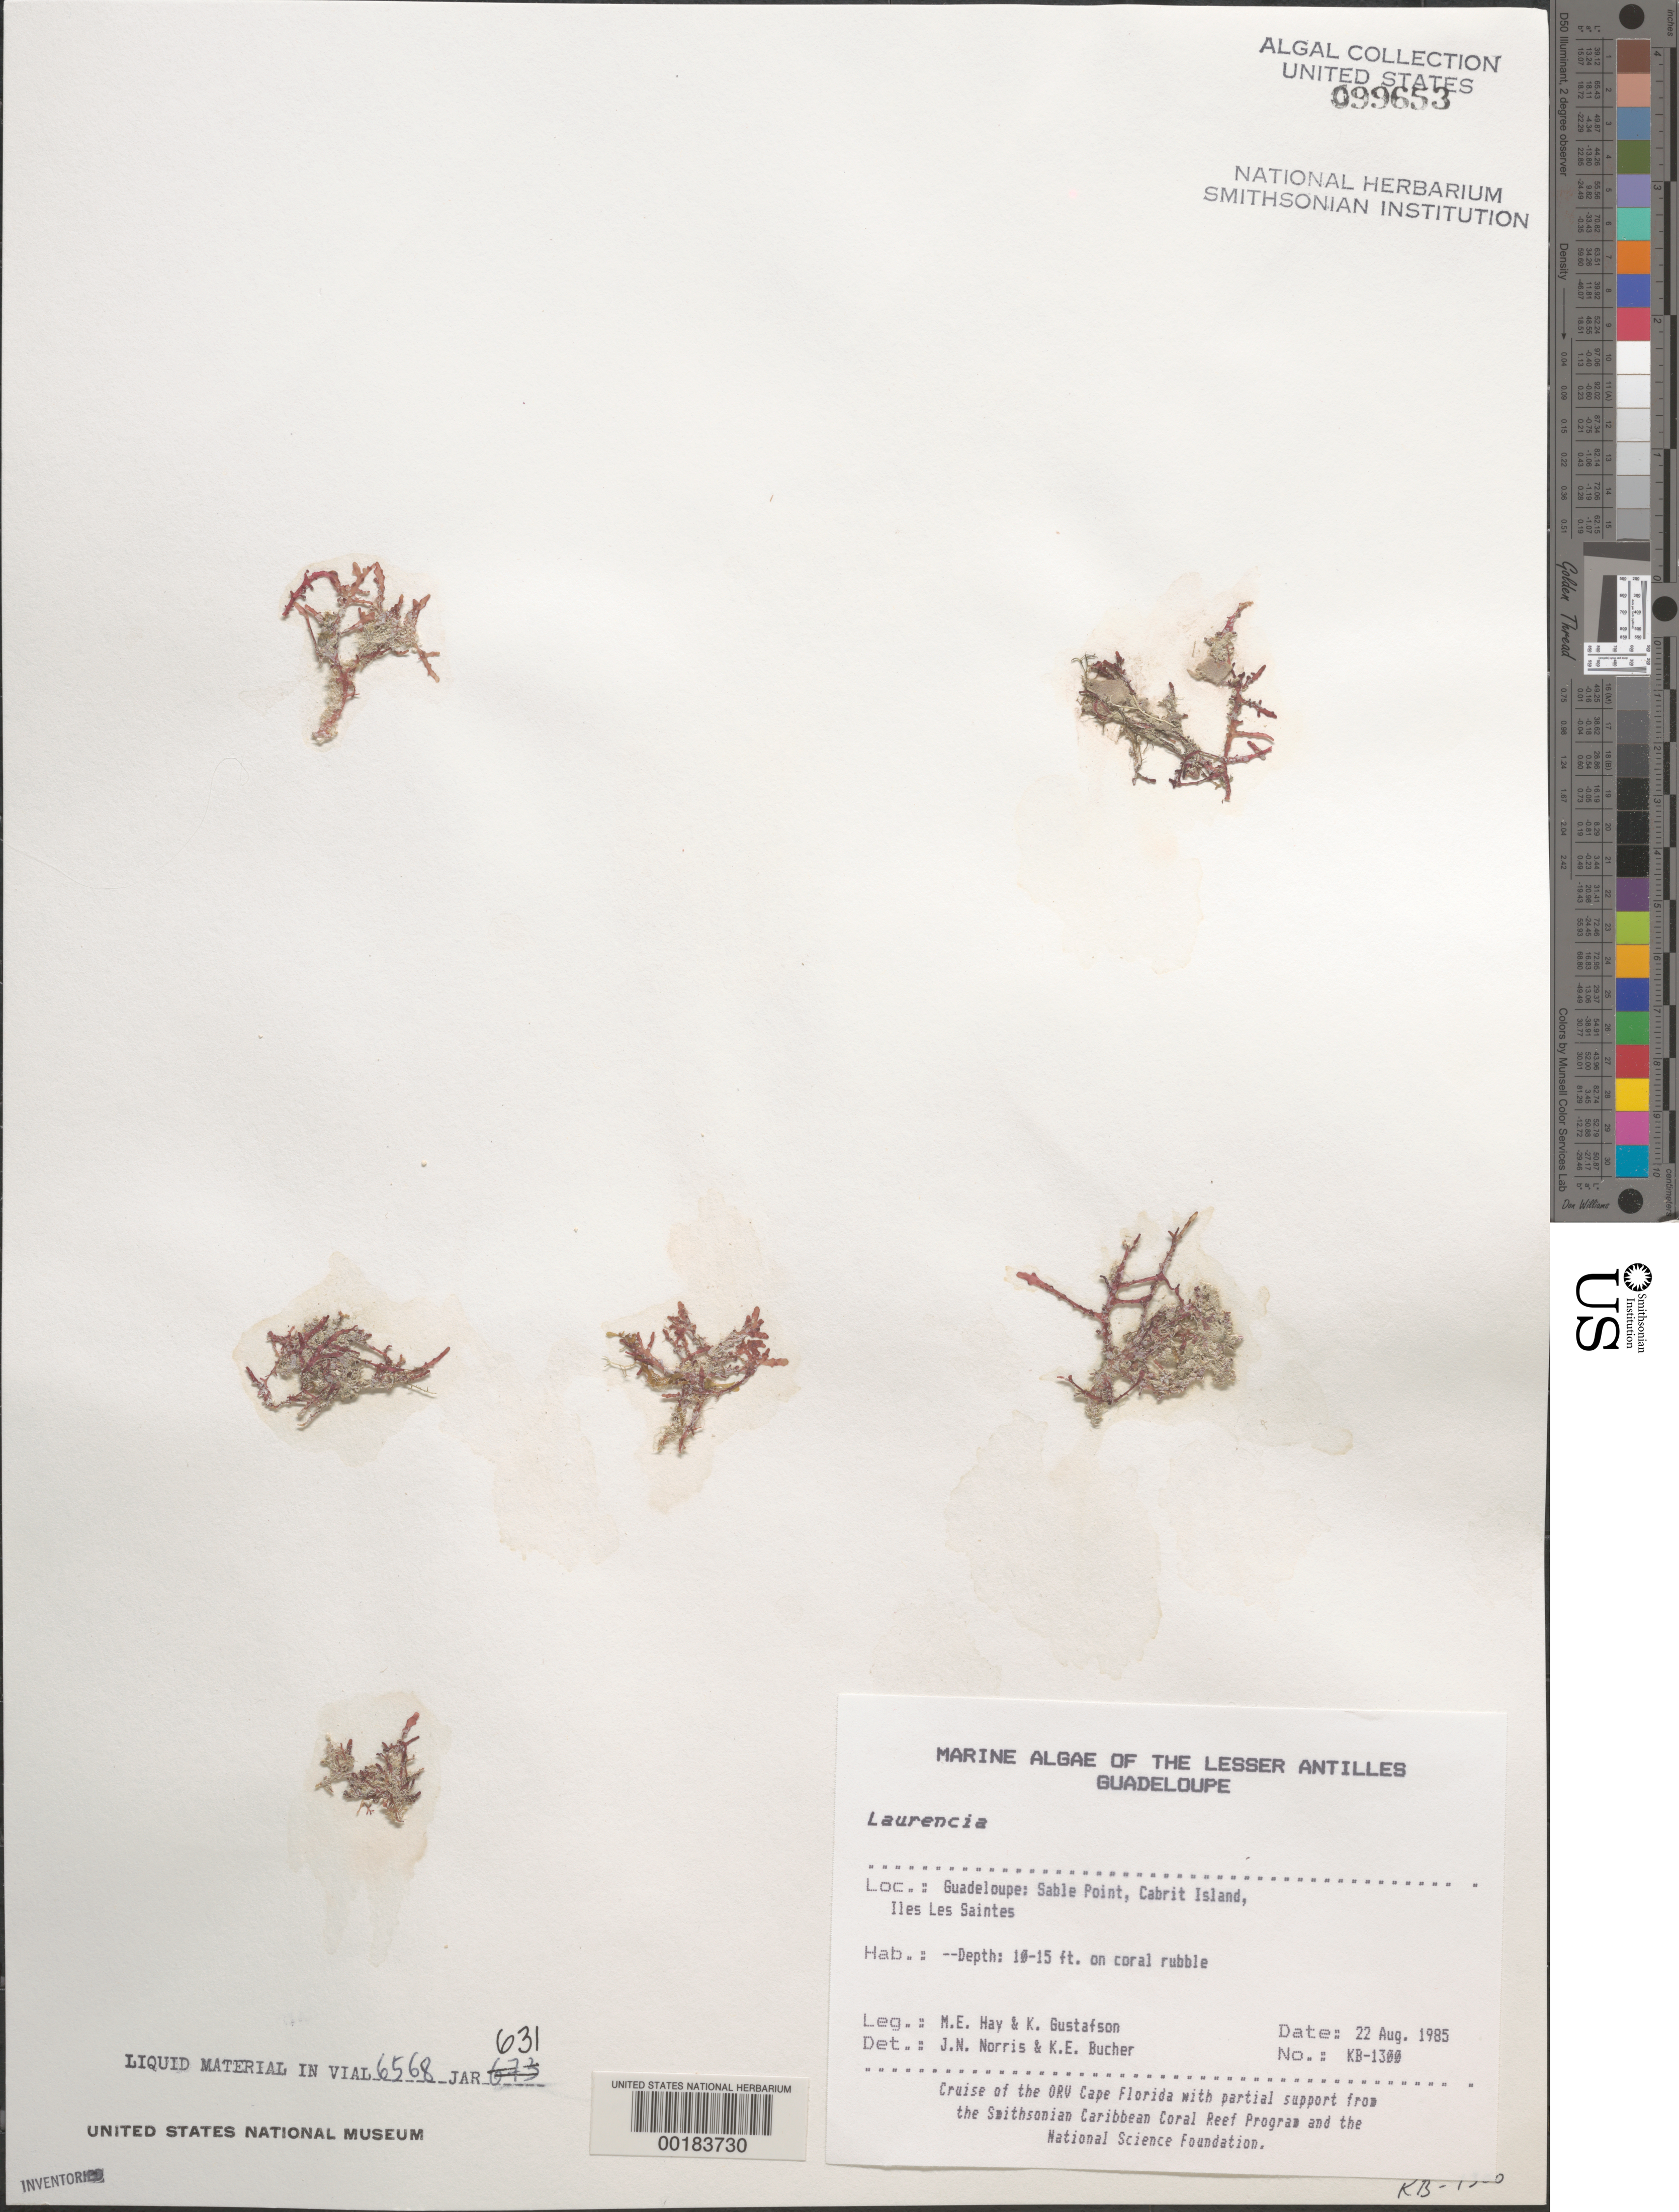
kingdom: Plantae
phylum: Rhodophyta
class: Florideophyceae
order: Ceramiales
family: Rhodomelaceae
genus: Laurencia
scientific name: Laurencia sp.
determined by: Norris, J. N.; Bucher, K. E.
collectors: M. E. Hay & K. Gustafson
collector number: KB-1300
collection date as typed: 22 Aug 1985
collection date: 1985-08-22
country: Guadeloupe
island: Cabrit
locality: Sable Point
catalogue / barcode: US 99653